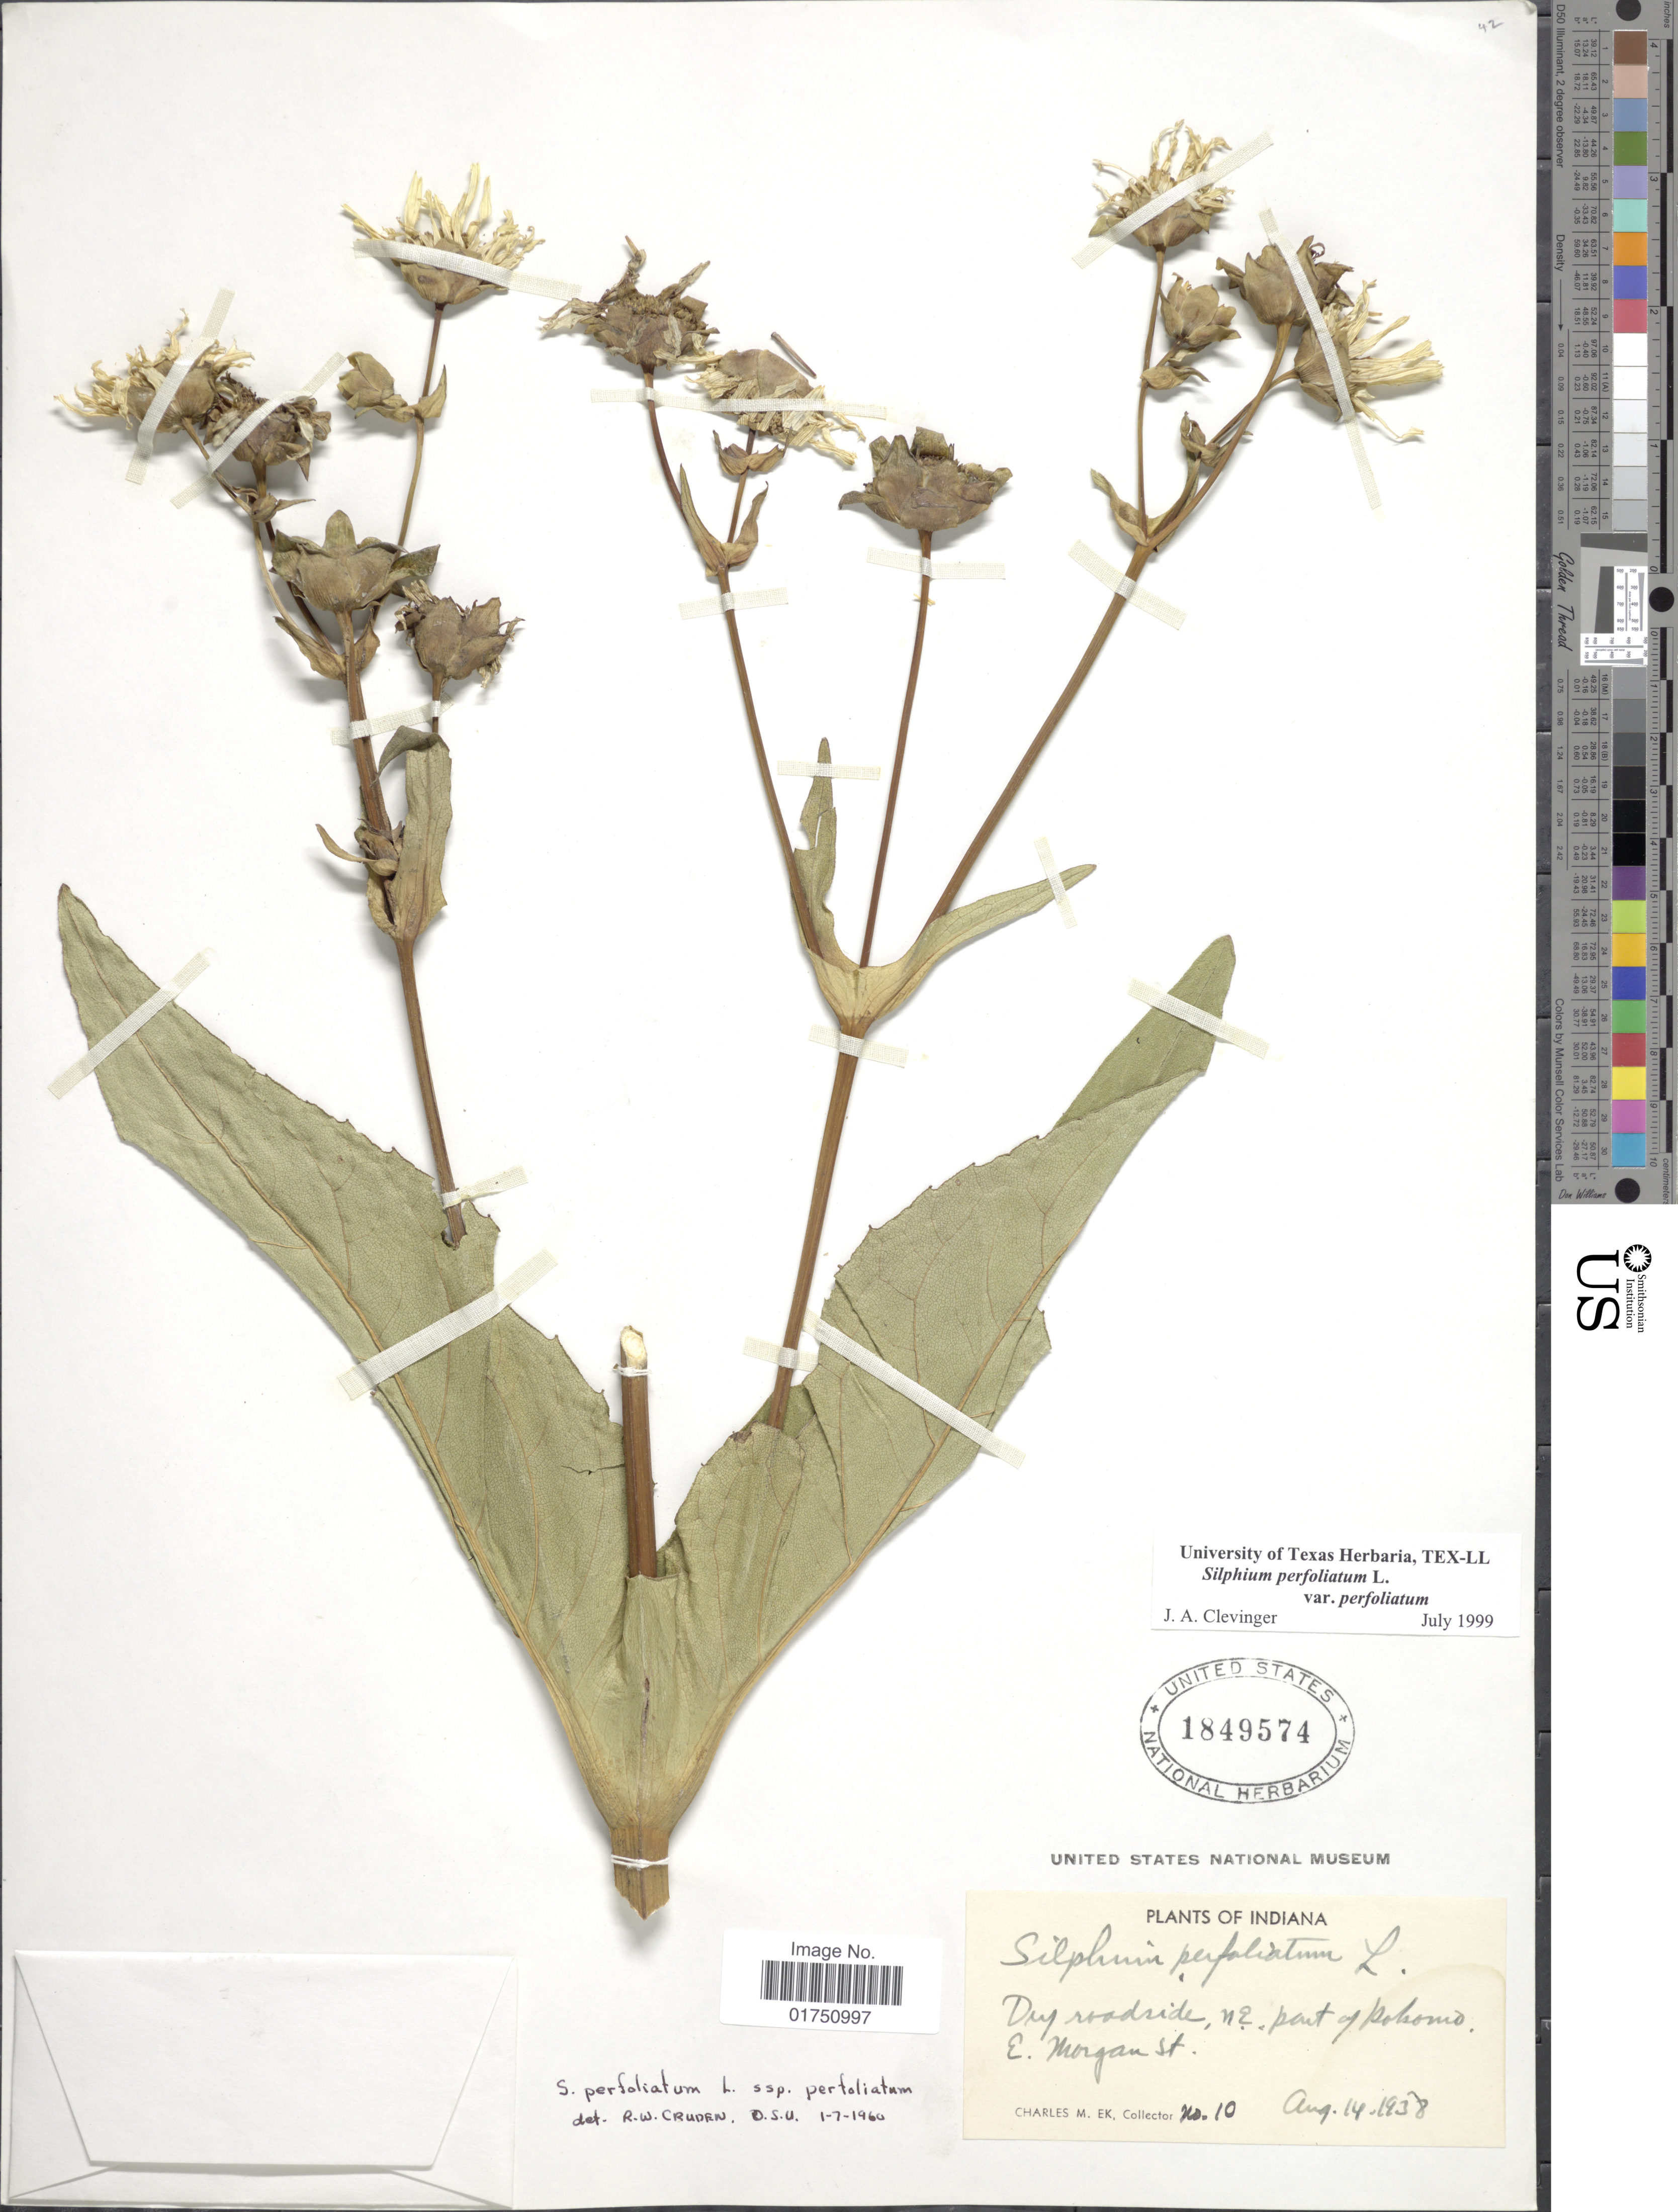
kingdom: Plantae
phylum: Tracheophyta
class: Magnoliopsida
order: Asterales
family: Asteraceae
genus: Silphium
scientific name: Silphium perfoliatum var. perfoliatum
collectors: C. Ek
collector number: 10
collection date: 1938-08-14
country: United States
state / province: Indiana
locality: Dry roadside, N.E. part of Rokomo, E. Morgan St.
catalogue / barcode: US 1849574